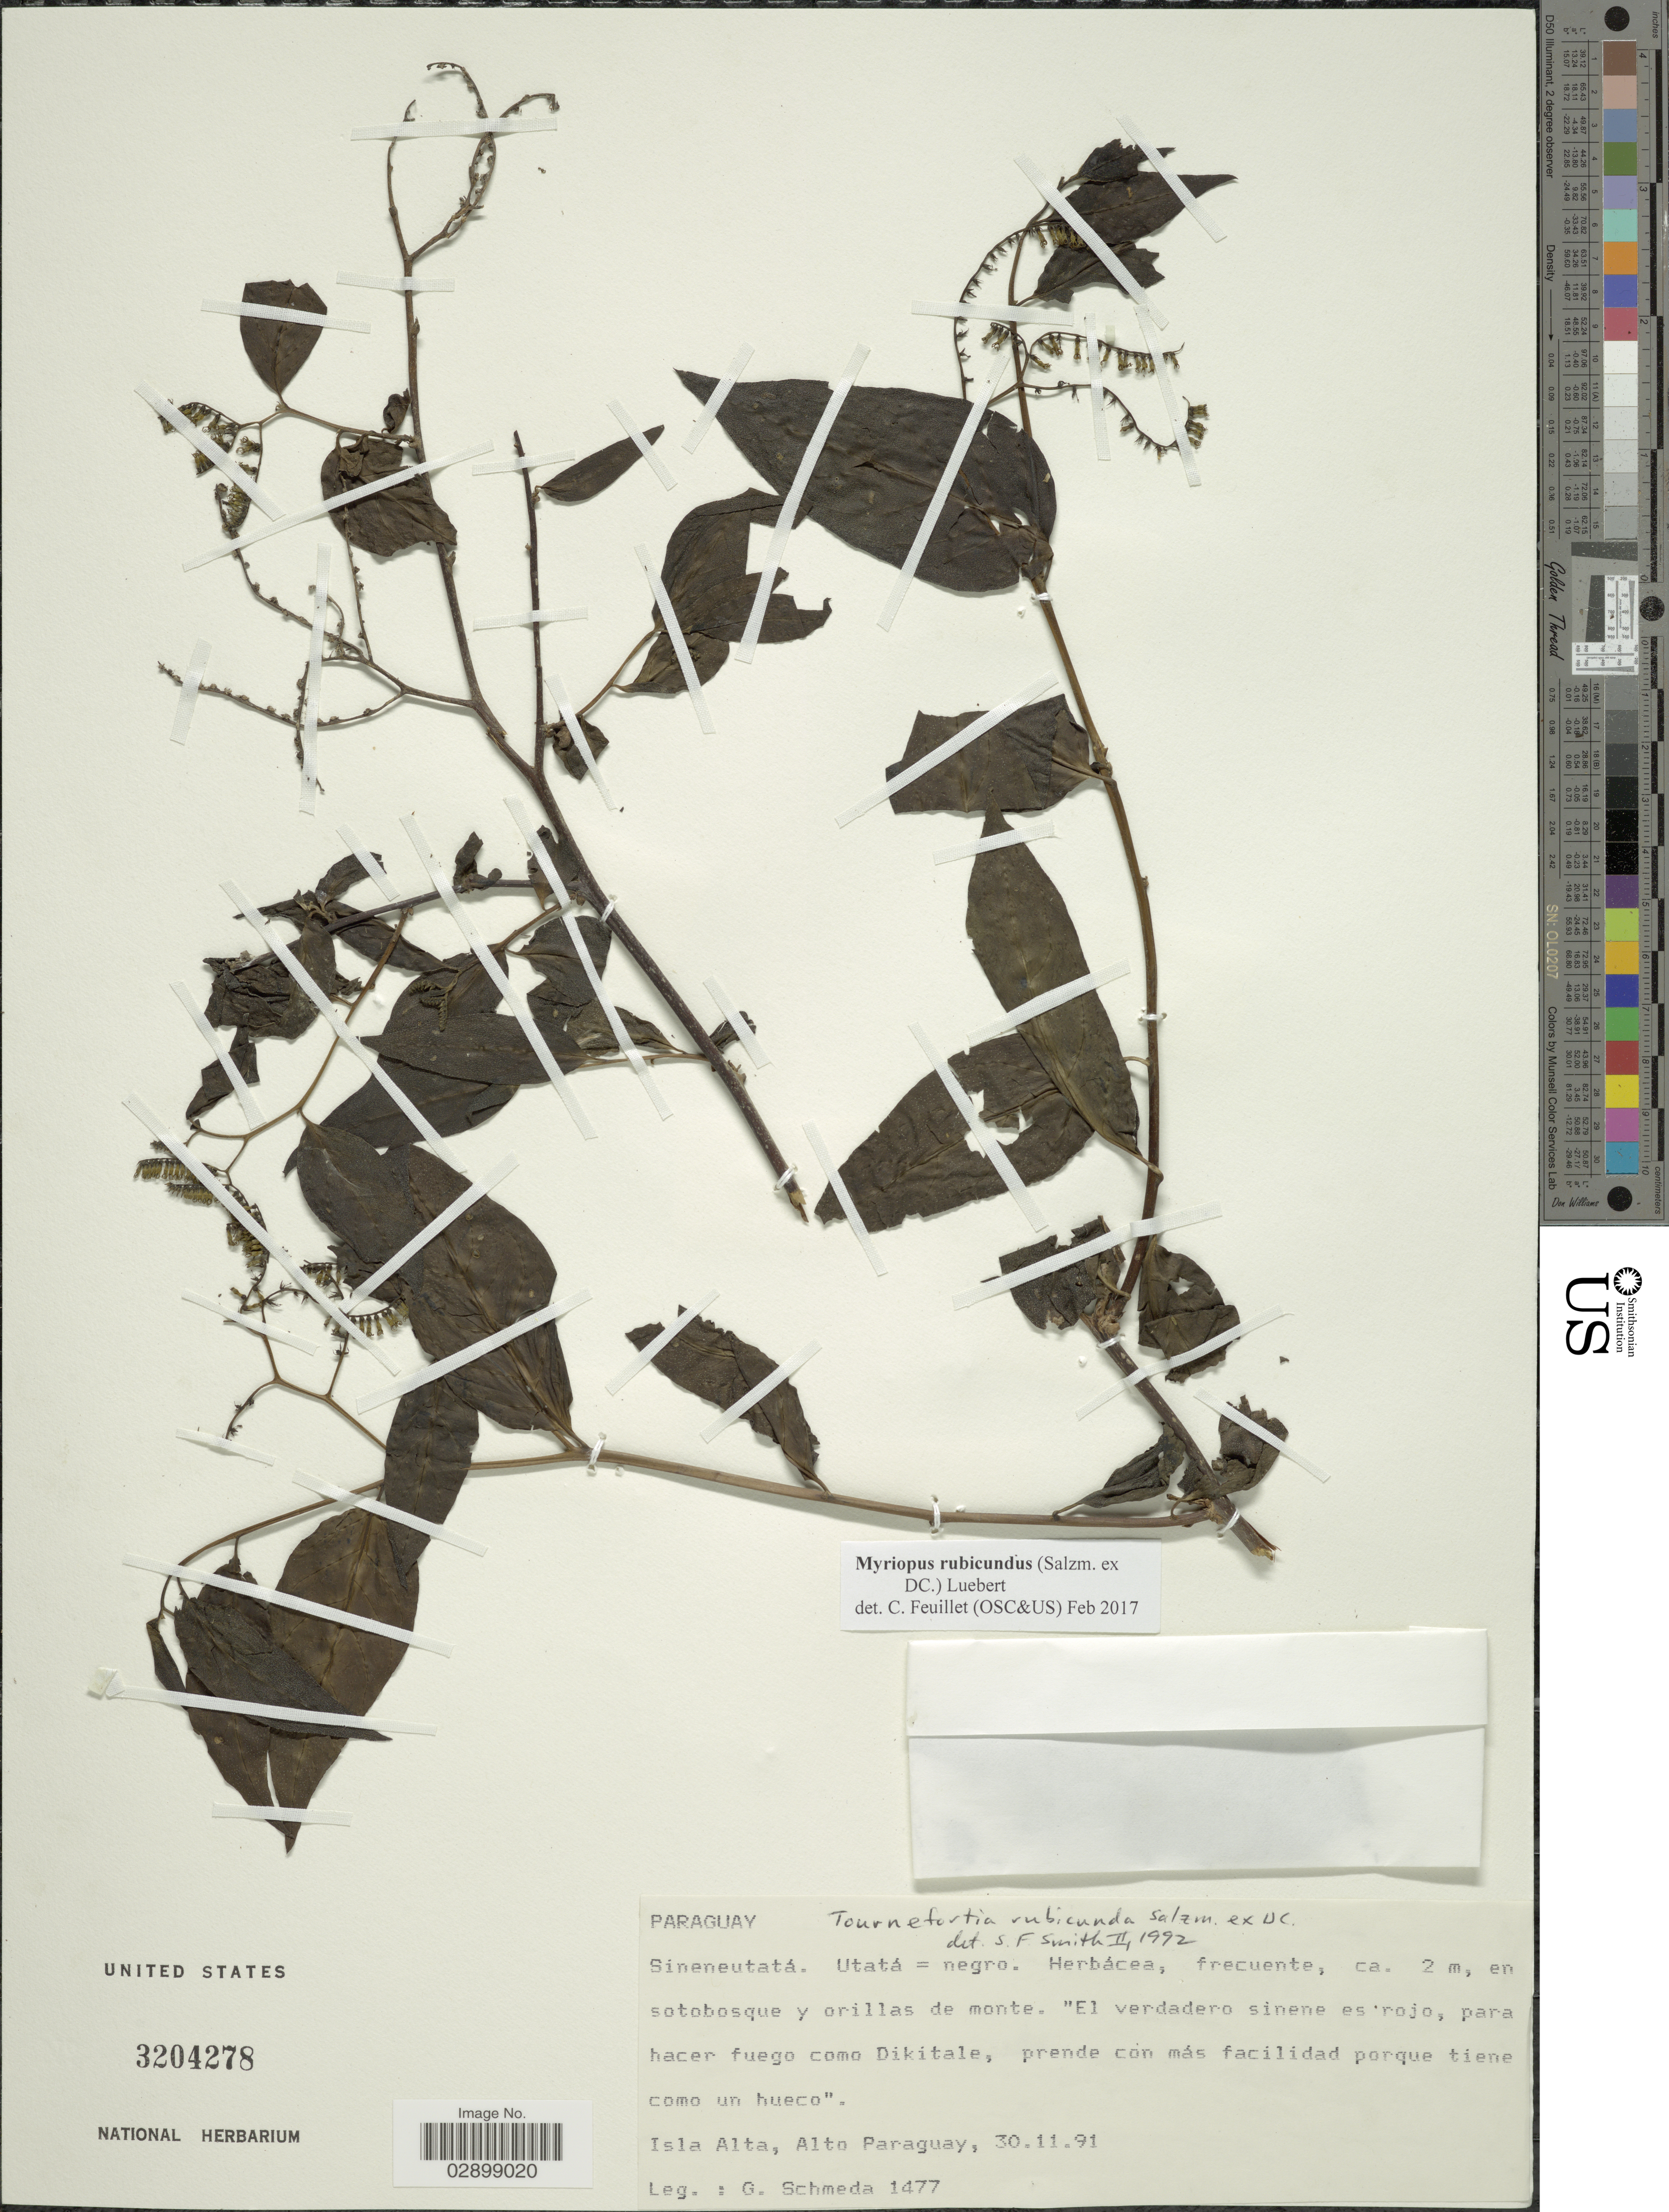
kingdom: Plantae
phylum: Tracheophyta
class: Magnoliopsida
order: Boraginales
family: Heliotropiaceae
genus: Myriopus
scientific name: Myriopus rubicundus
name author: (Salzm. ex DC.)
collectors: G. Schmeda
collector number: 1477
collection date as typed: Transcribed d/m/y: 30/11/91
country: Paraguay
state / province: Alto Paraguay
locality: Isla Alta.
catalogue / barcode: US 3204278